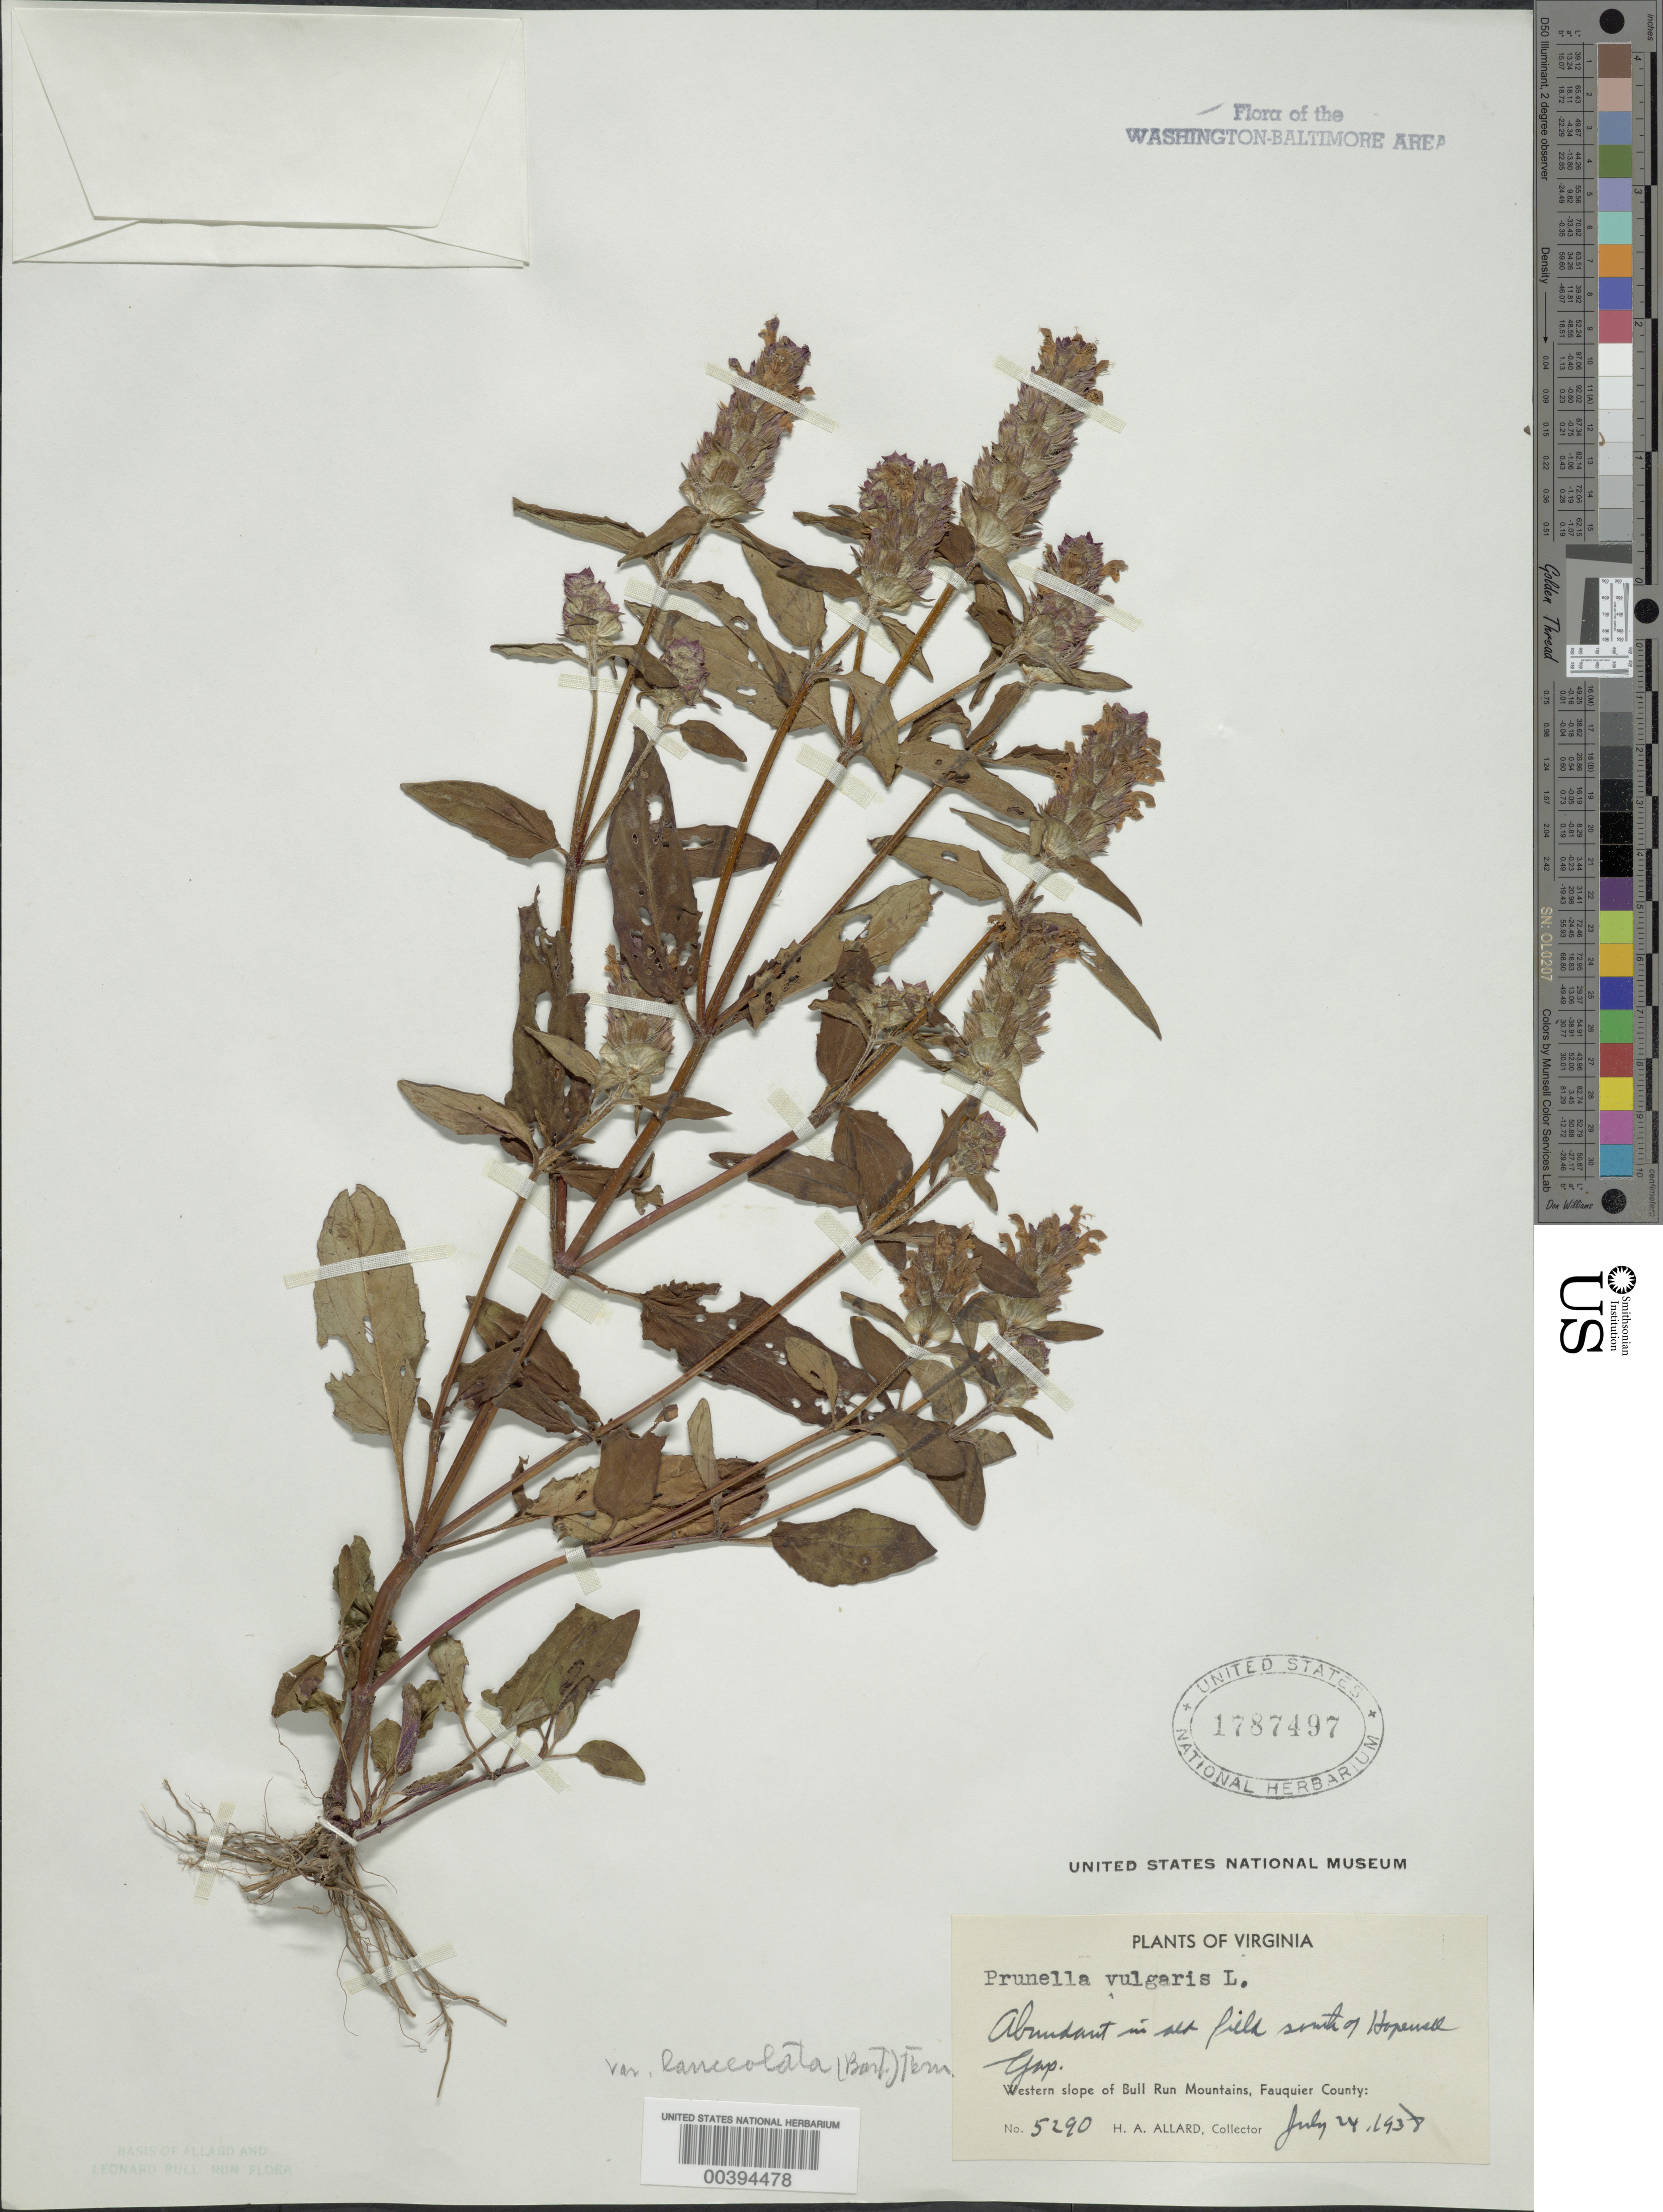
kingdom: Plantae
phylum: Tracheophyta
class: Magnoliopsida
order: Lamiales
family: Lamiaceae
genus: Prunella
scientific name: Prunella vulgaris var. lanceolata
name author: (W.P.C. Barton) Fernald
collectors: H. A. Allard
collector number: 5290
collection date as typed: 24 Jul 1938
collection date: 1938-07-24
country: United States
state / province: Virginia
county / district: Fauquier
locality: South of Hopewell Gap, western slope of Bull Run Mts.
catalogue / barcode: US 1787497